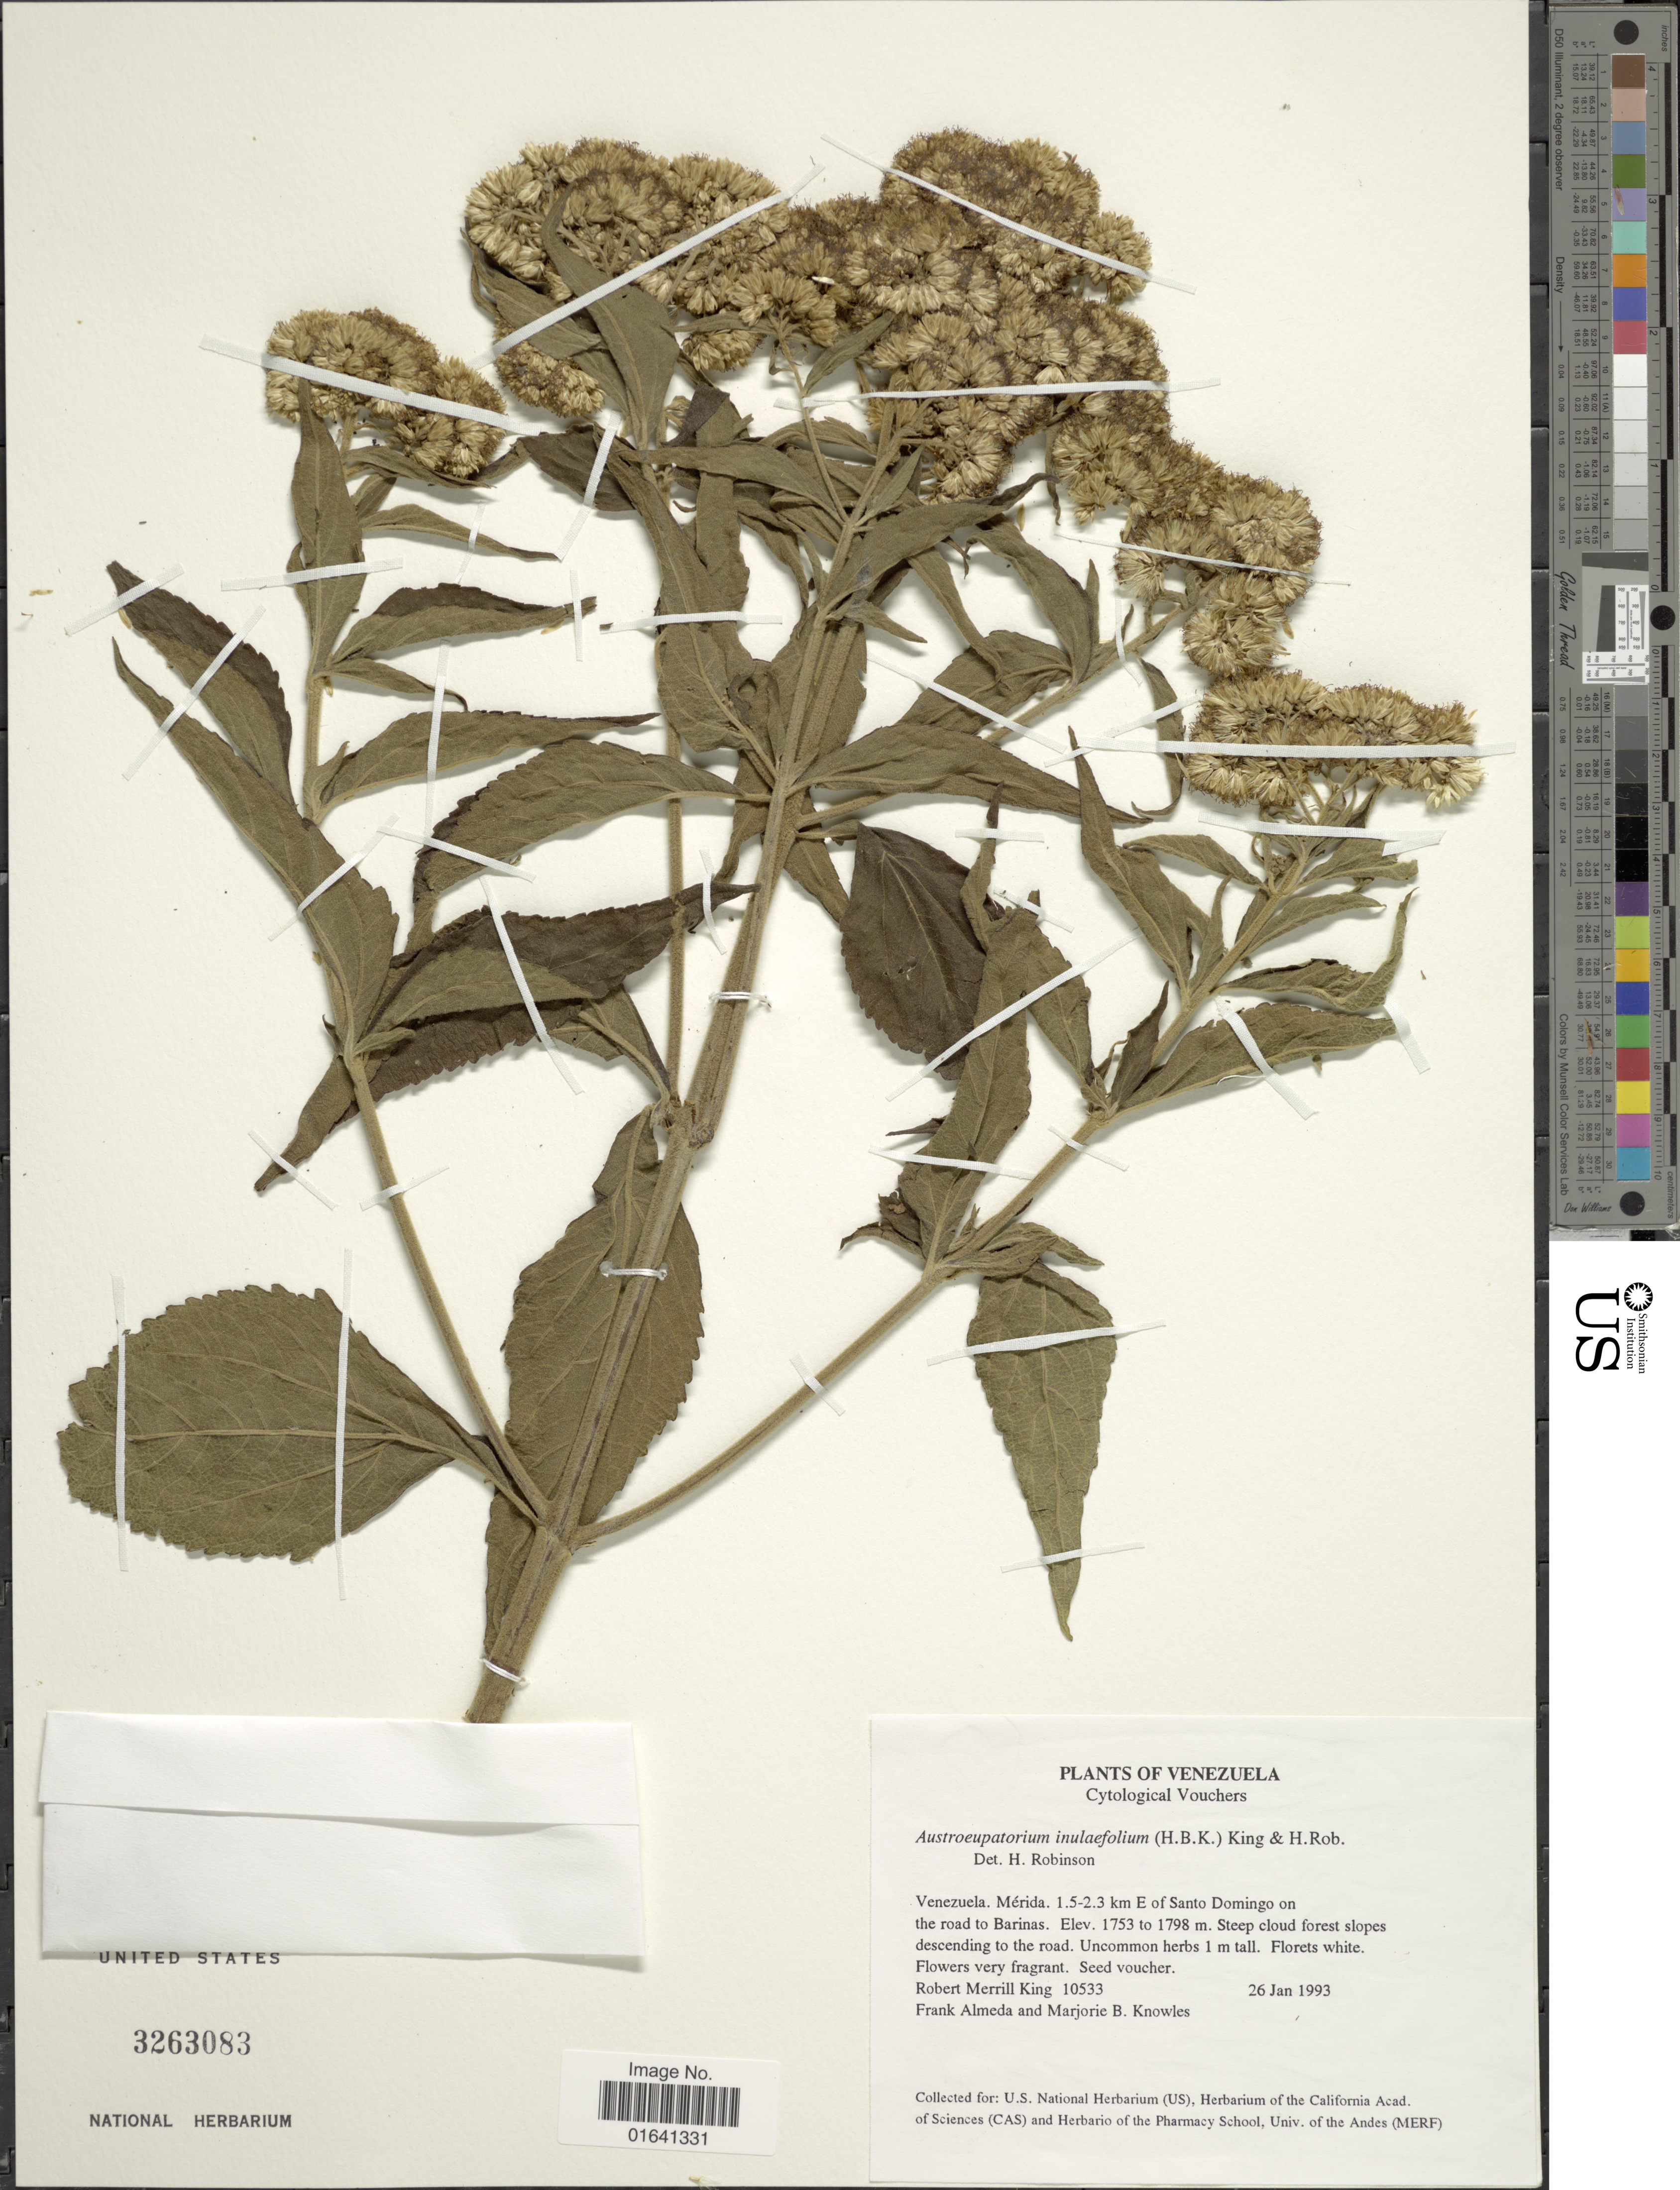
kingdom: Plantae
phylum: Tracheophyta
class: Magnoliopsida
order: Asterales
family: Asteraceae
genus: Austroeupatorium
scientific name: Austroeupatorium inulaefolium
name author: (Kunth) R.M. King & H. Rob.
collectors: R. M. King, F. Almeda & M. B. Knowles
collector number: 10533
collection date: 1993-01-26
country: Venezuela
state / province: Mérida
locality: Cytological Vouchers. 1.5-2.3 km E of Santo Domingo on the road to Barinas. Steep cloud forest slopes descending to the road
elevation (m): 1753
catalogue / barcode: US 3263083